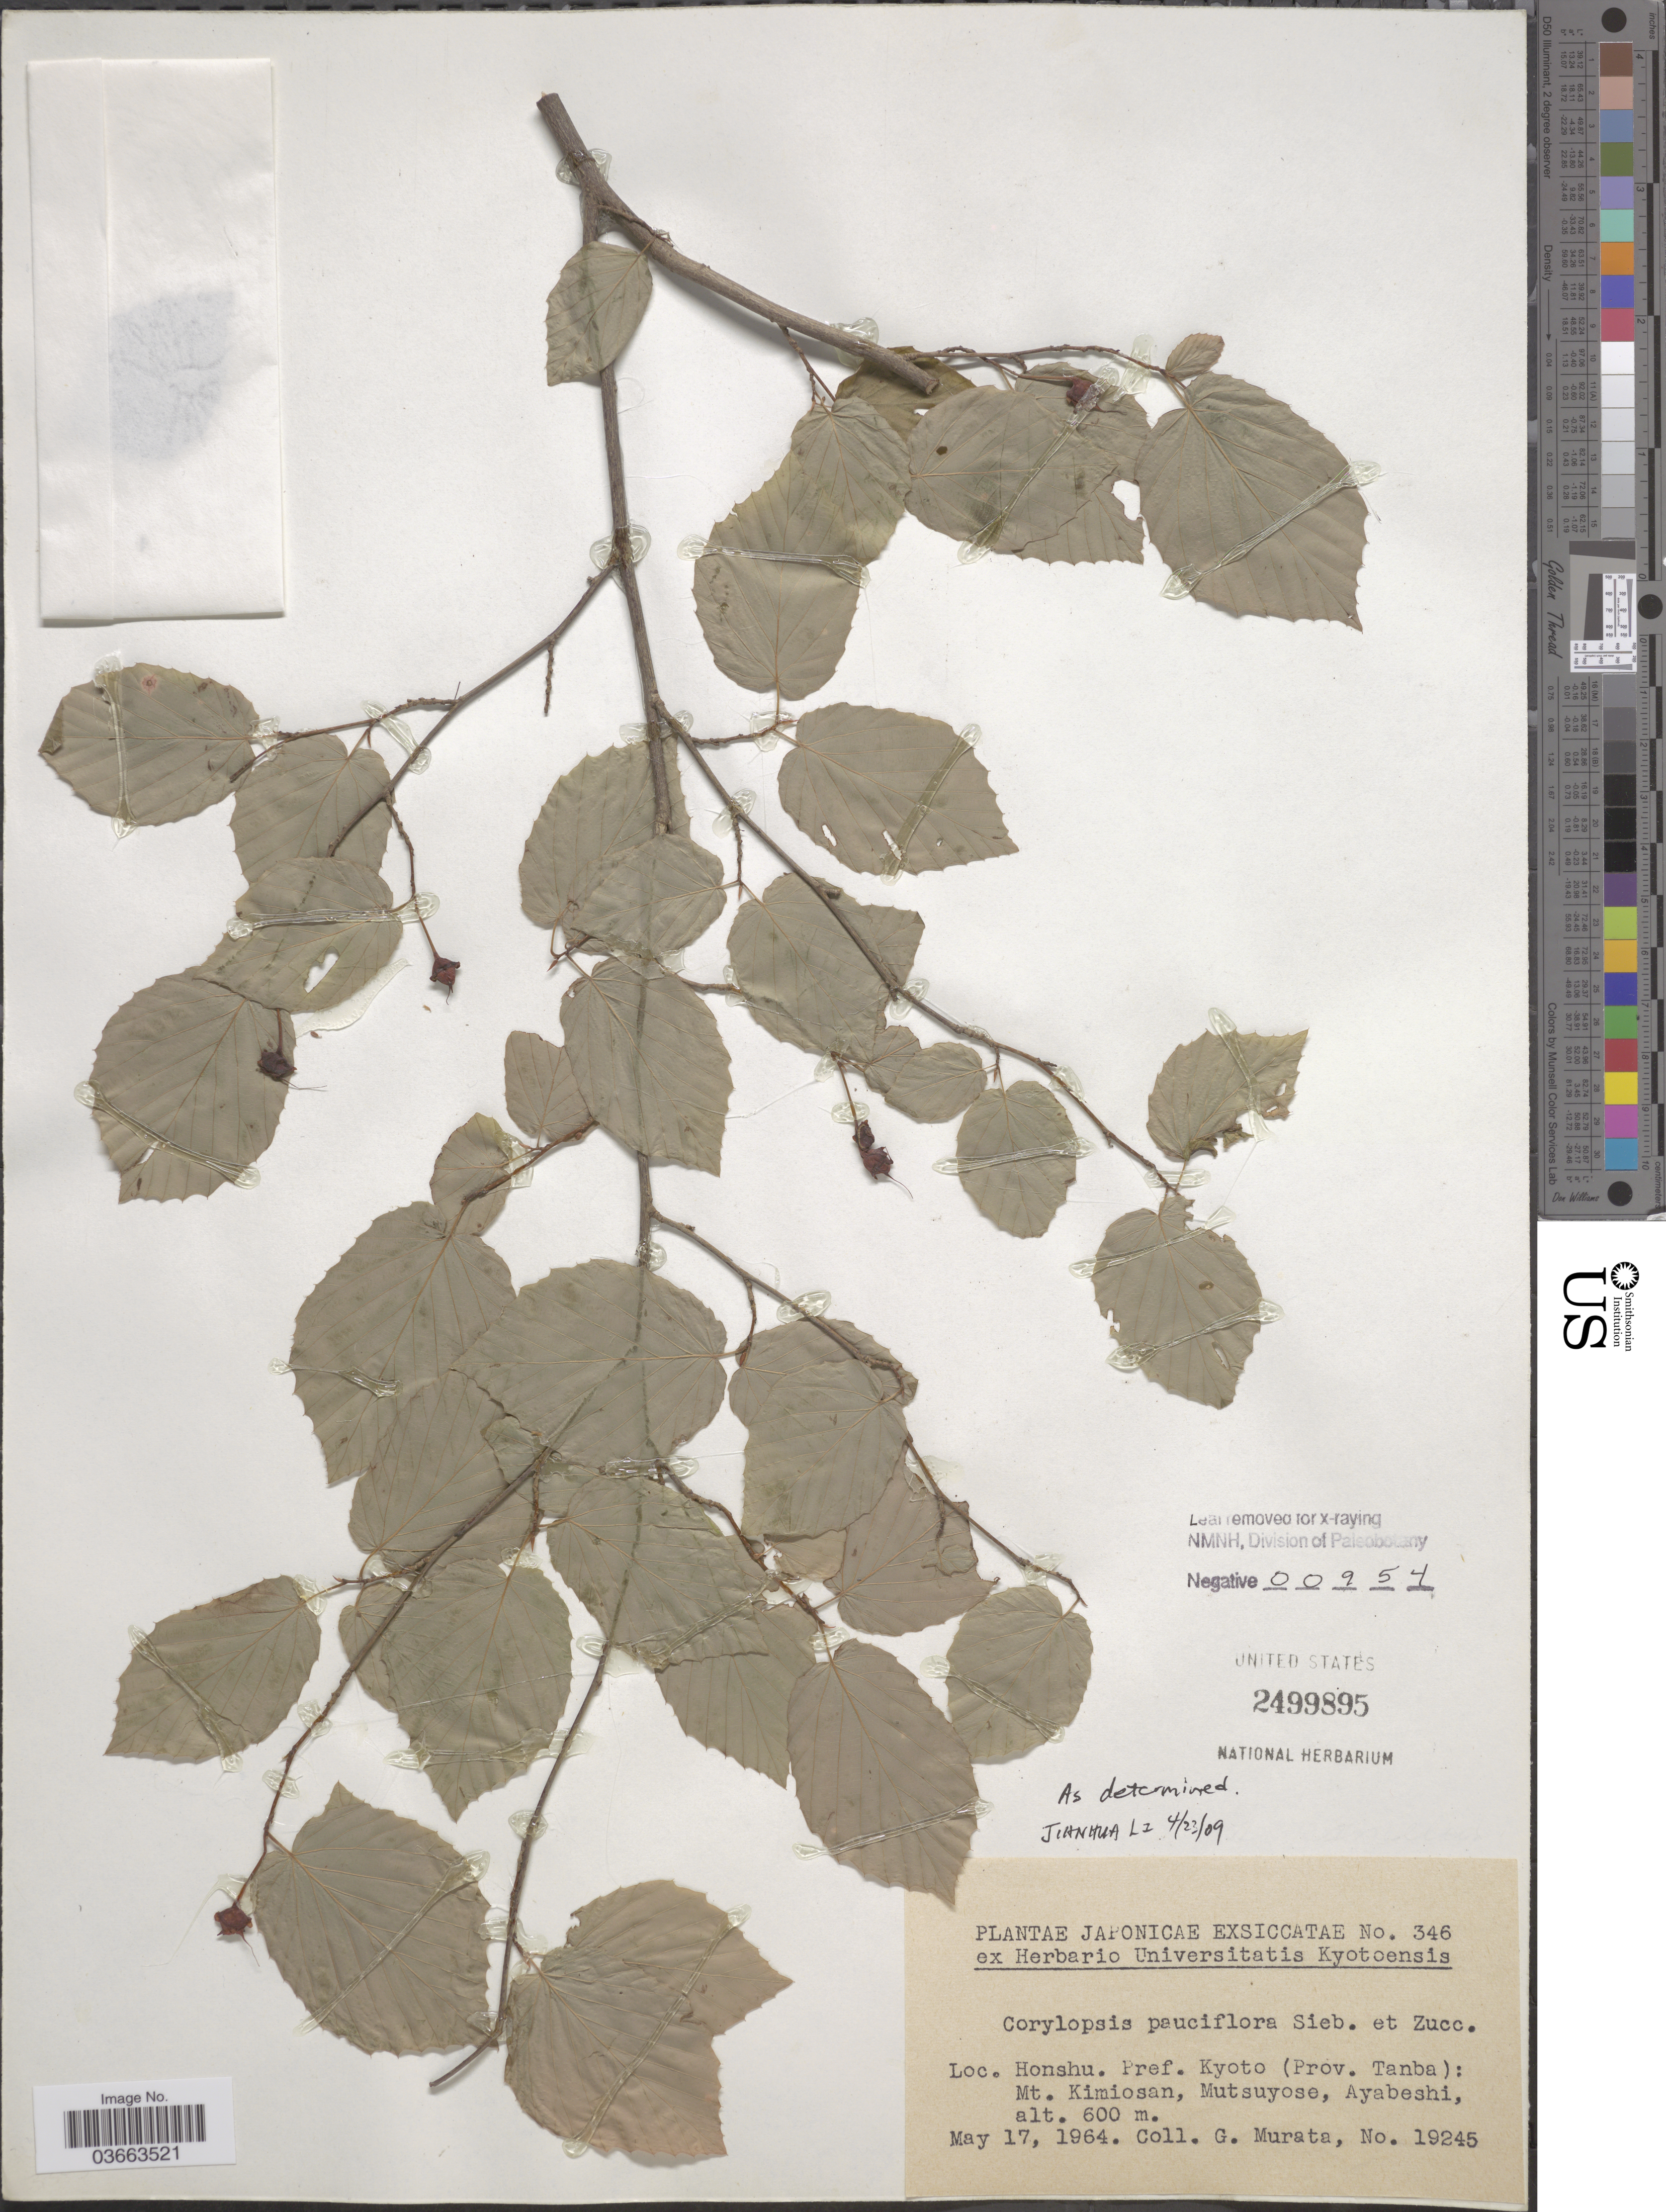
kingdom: Plantae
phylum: Tracheophyta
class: Magnoliopsida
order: Saxifragales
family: Hamamelidaceae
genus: Corylopsis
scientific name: Corylopsis pauciflora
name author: Siebold & Zucc.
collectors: G. Murata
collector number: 19245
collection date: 1964-05-17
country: Japan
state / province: Kyoto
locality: Honshu. Pref. Kyoto (Prov. Tanba): Mt. Kimiosan, Mutsuyose, Ayabeshi.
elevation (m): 600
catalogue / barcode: US 2499895